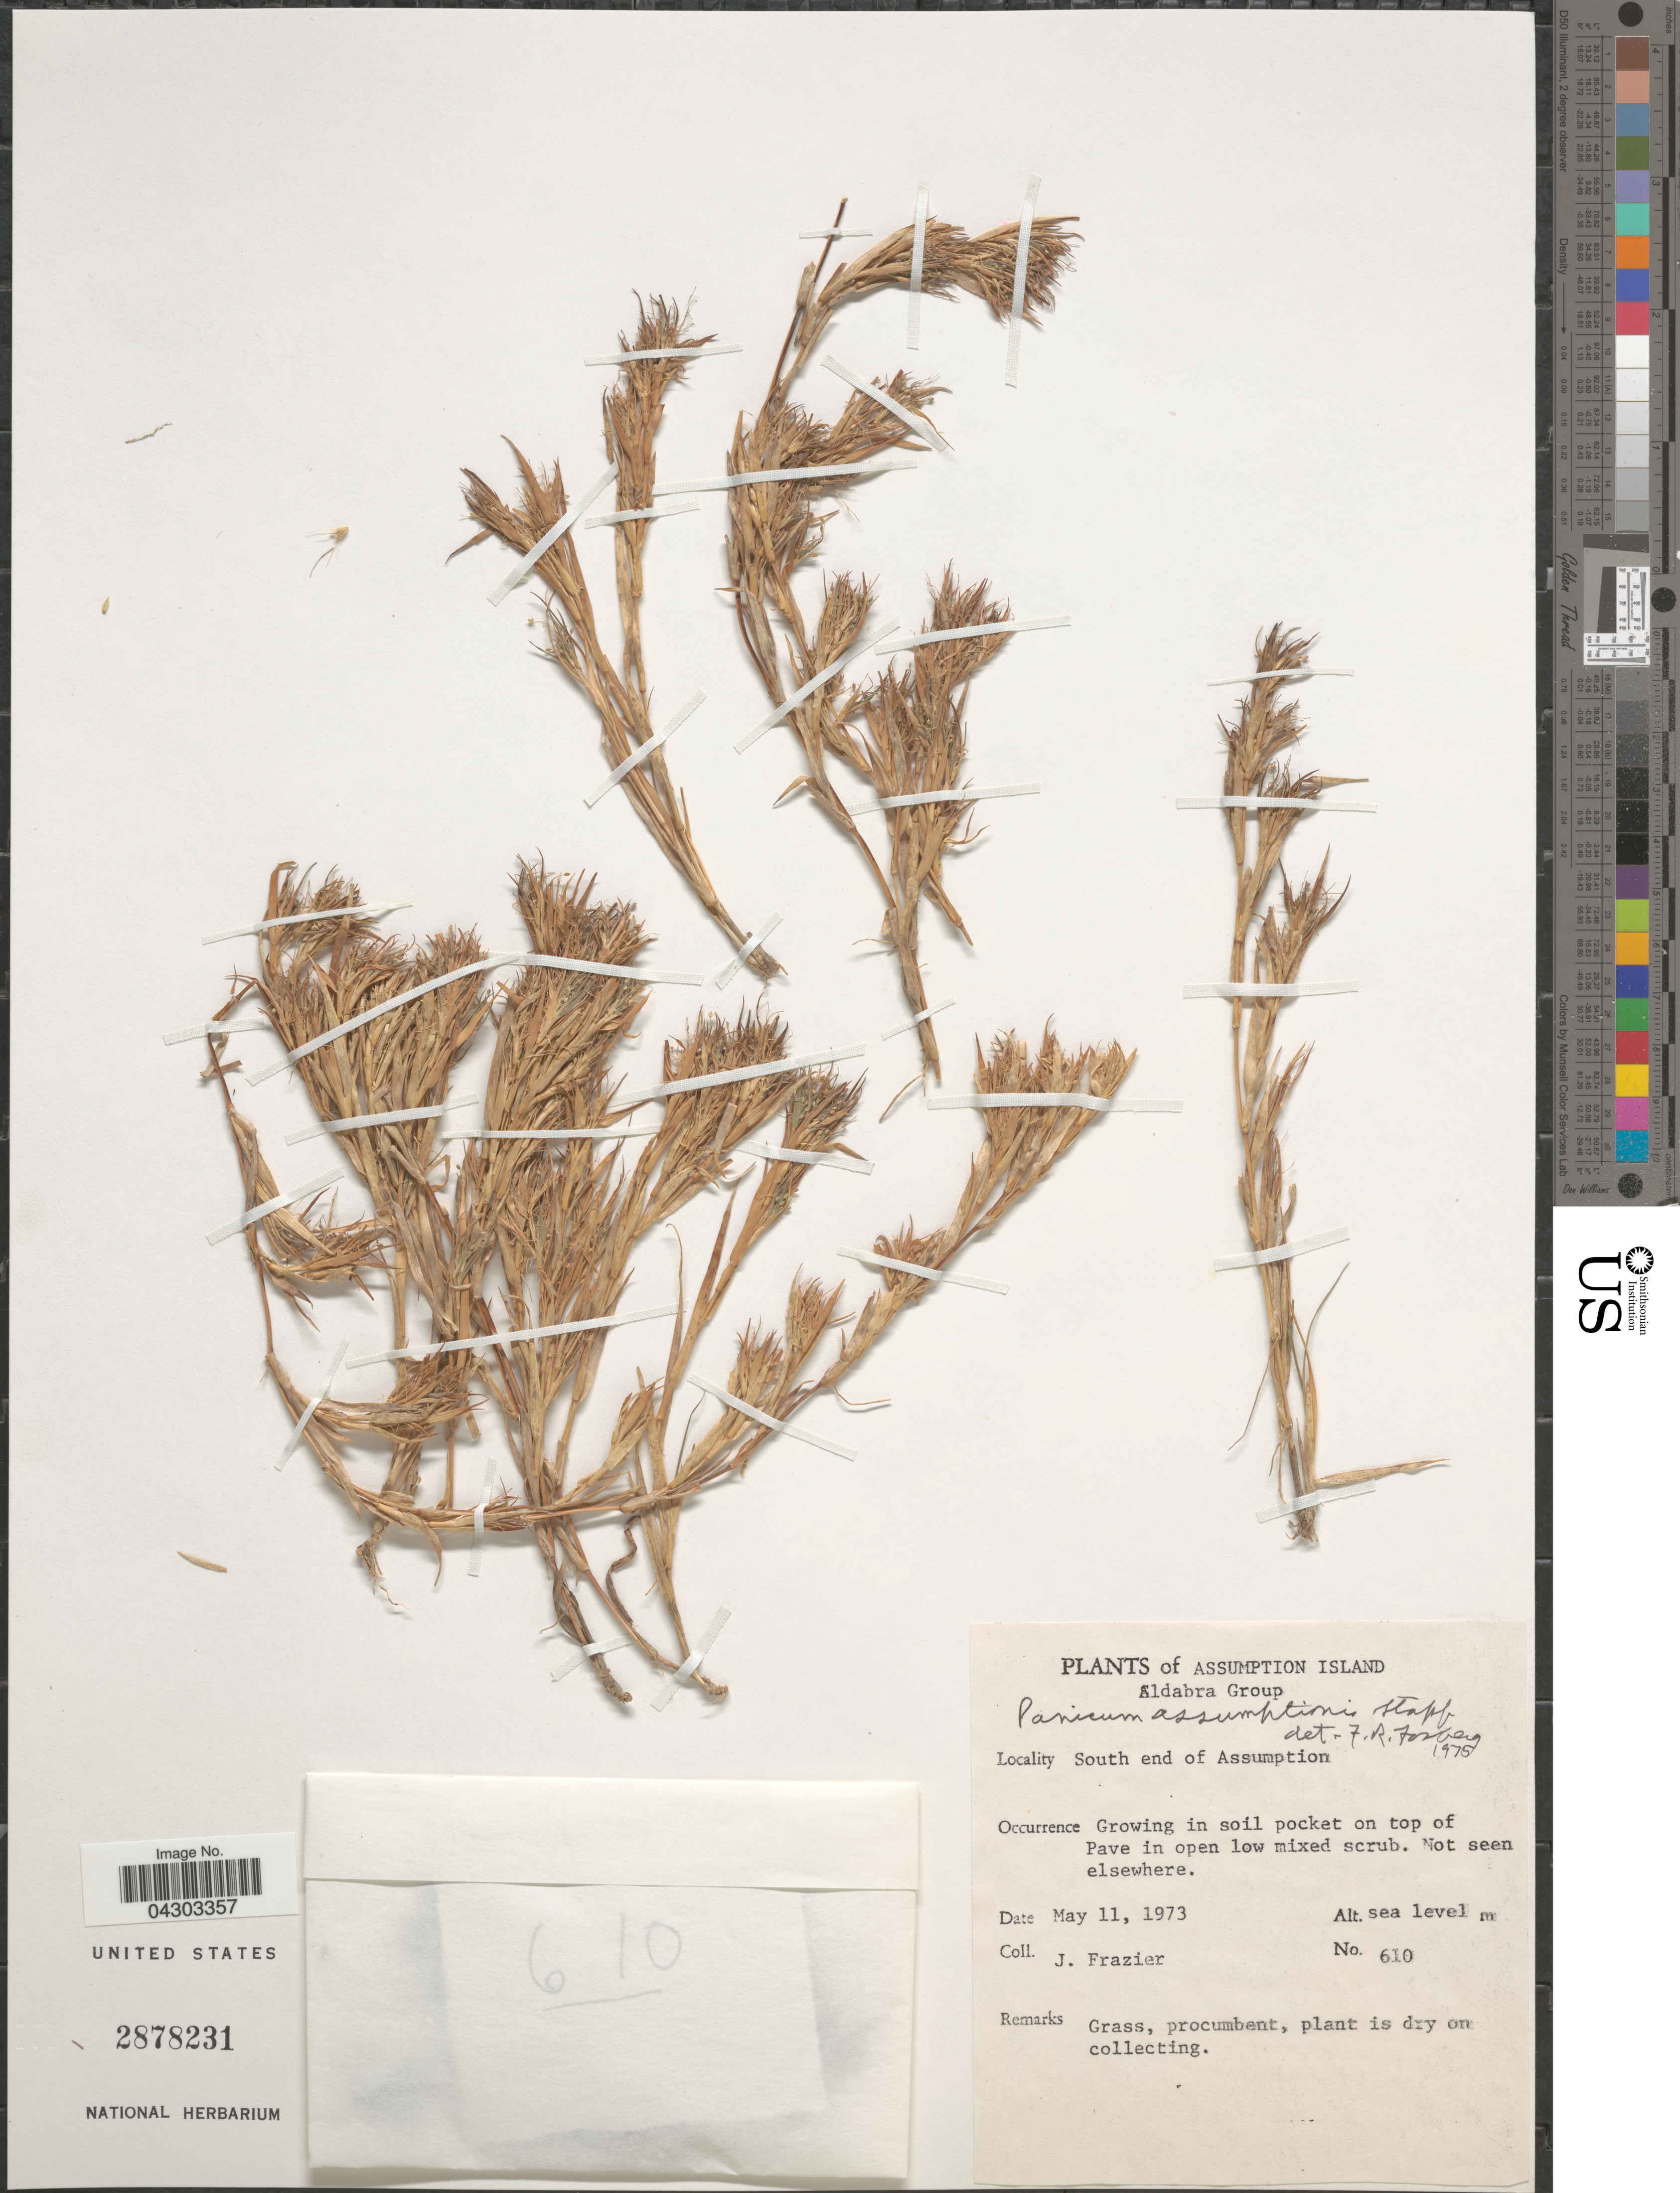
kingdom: Plantae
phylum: Tracheophyta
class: Liliopsida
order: Poales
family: Poaceae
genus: Panicum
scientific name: Panicum assumptionis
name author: Stapf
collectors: J. Frazier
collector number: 610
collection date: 1973-05-11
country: Seychelles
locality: Assumption Island. Aldabra Group. South end of Assumption. In soil pocket on top of Pave in open low mixed scrub.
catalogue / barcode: US 2878231